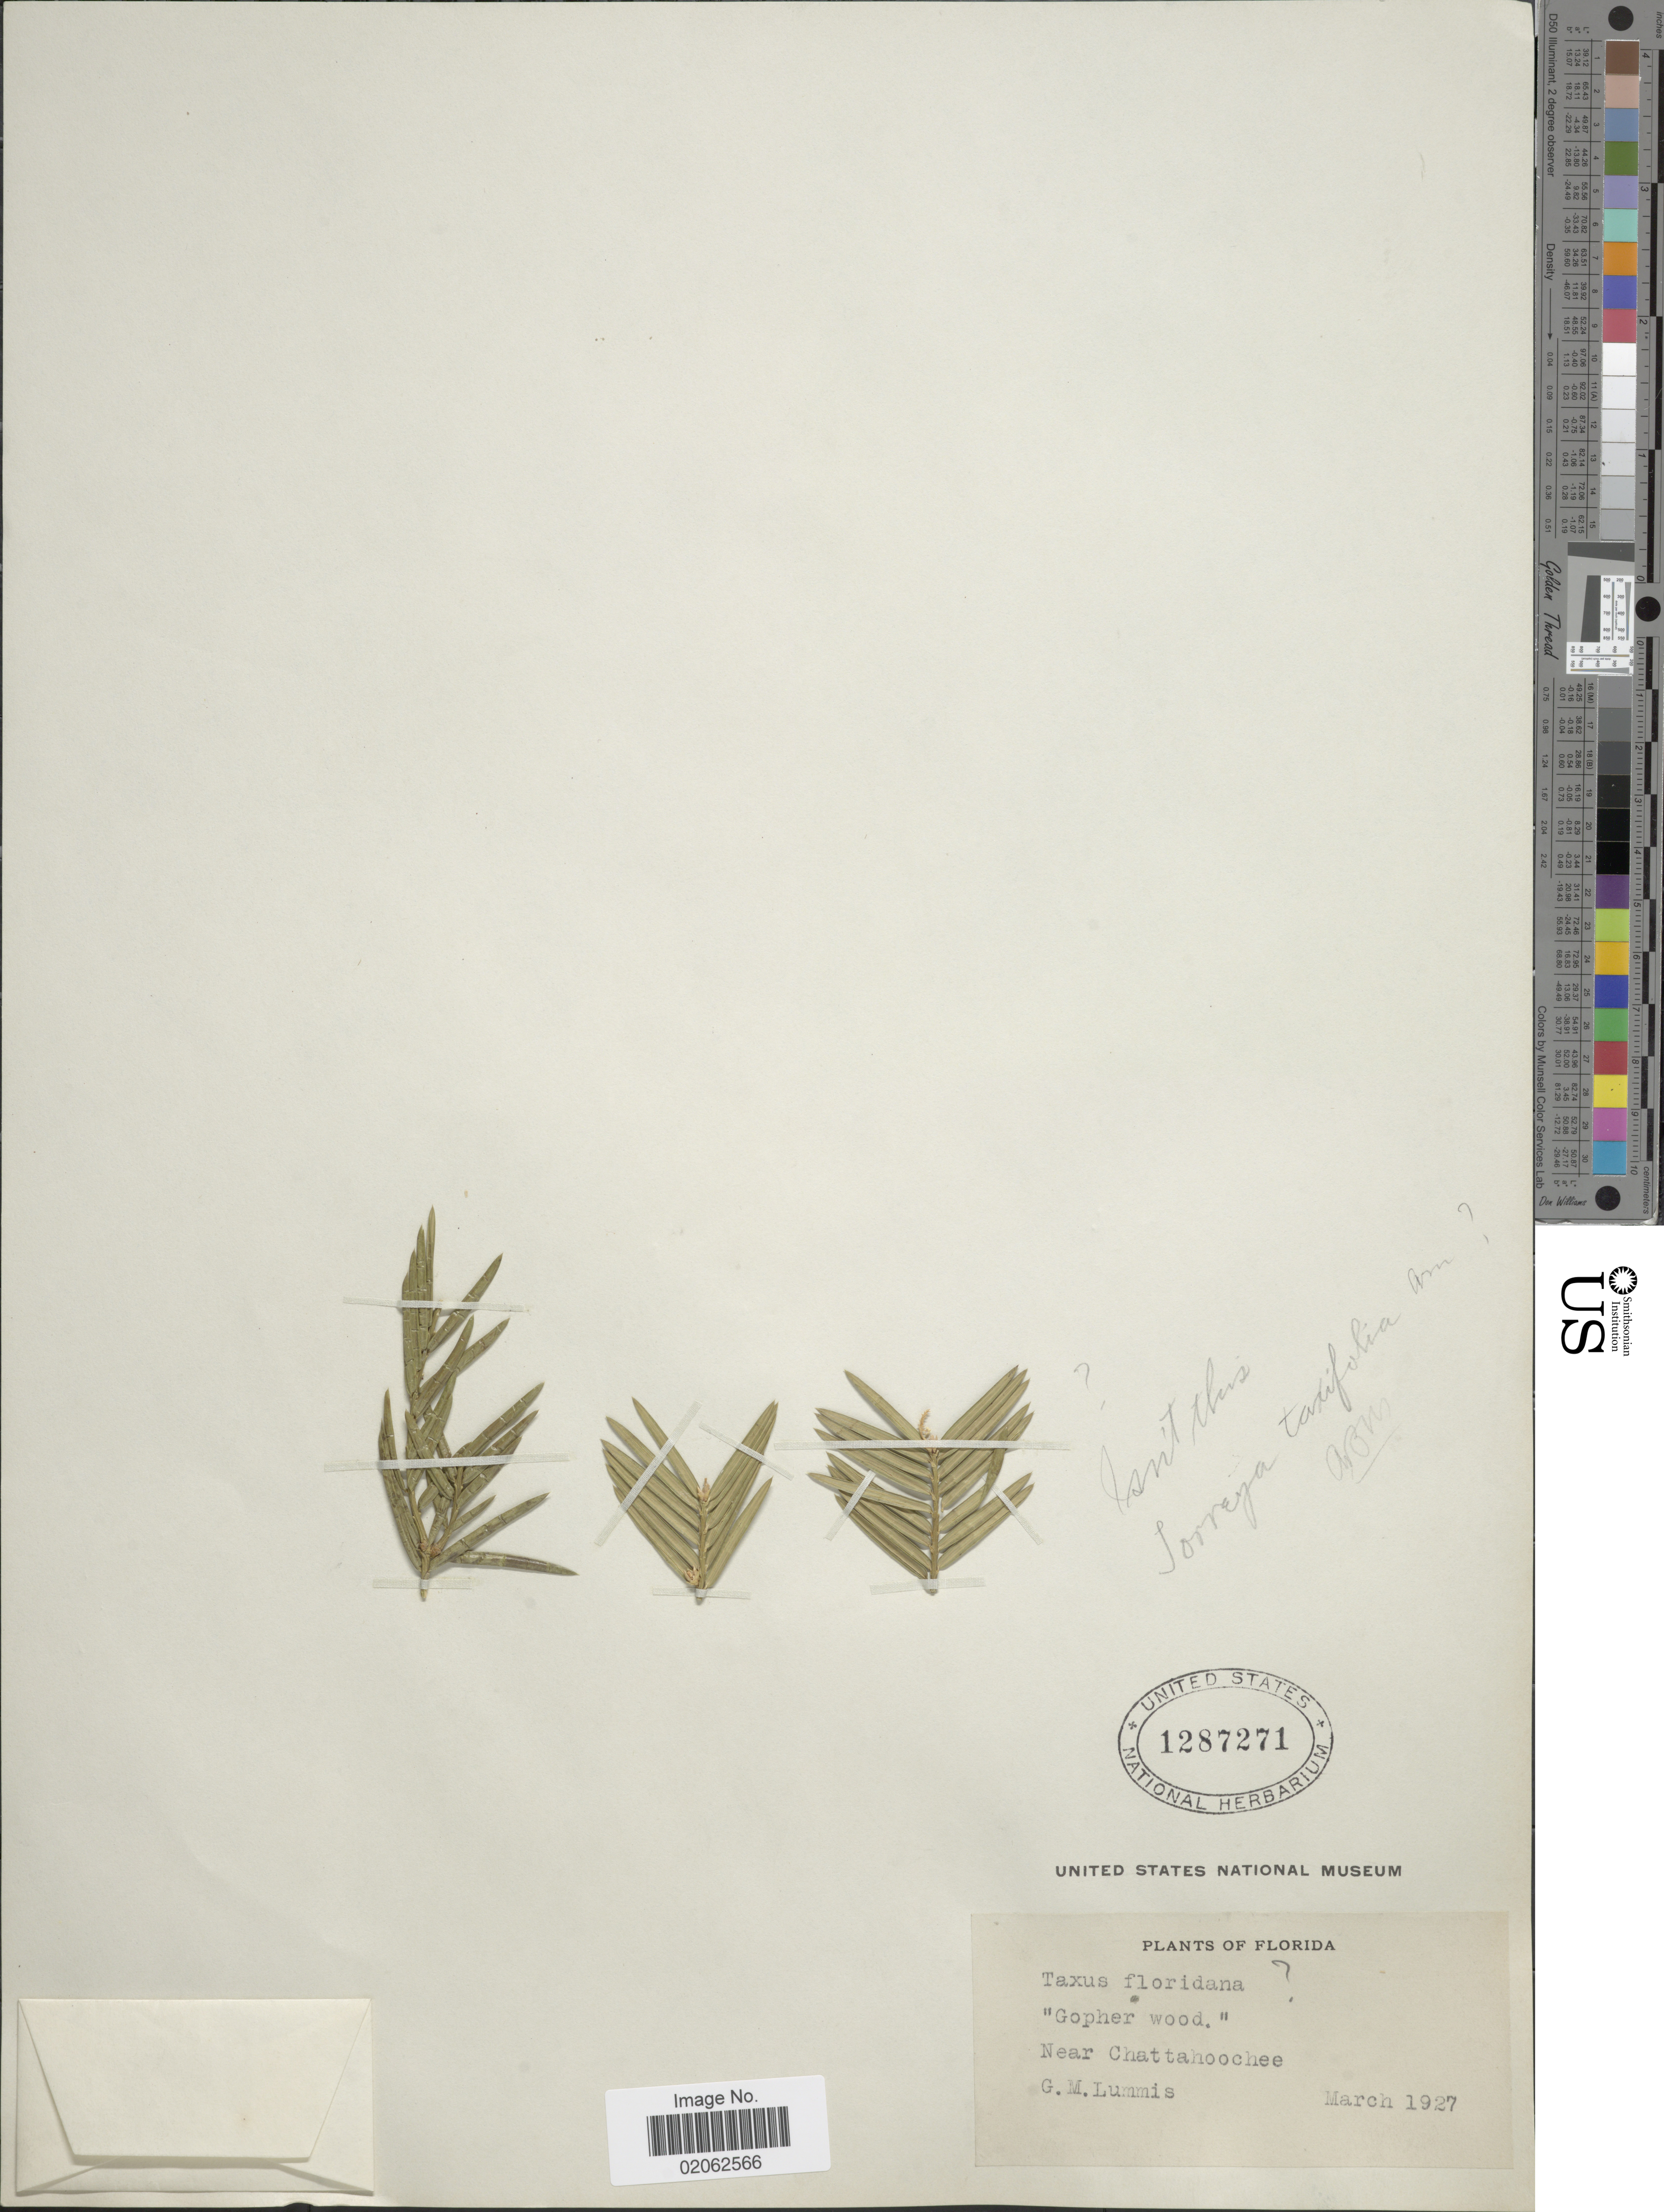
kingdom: Plantae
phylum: Tracheophyta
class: Pinopsida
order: Pinales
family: Taxaceae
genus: Torreya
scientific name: Torreya taxifolia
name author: Arn.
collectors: G. Lummis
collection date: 1927-03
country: United States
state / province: Florida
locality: Near Chattahoochee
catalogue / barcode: US 1287271